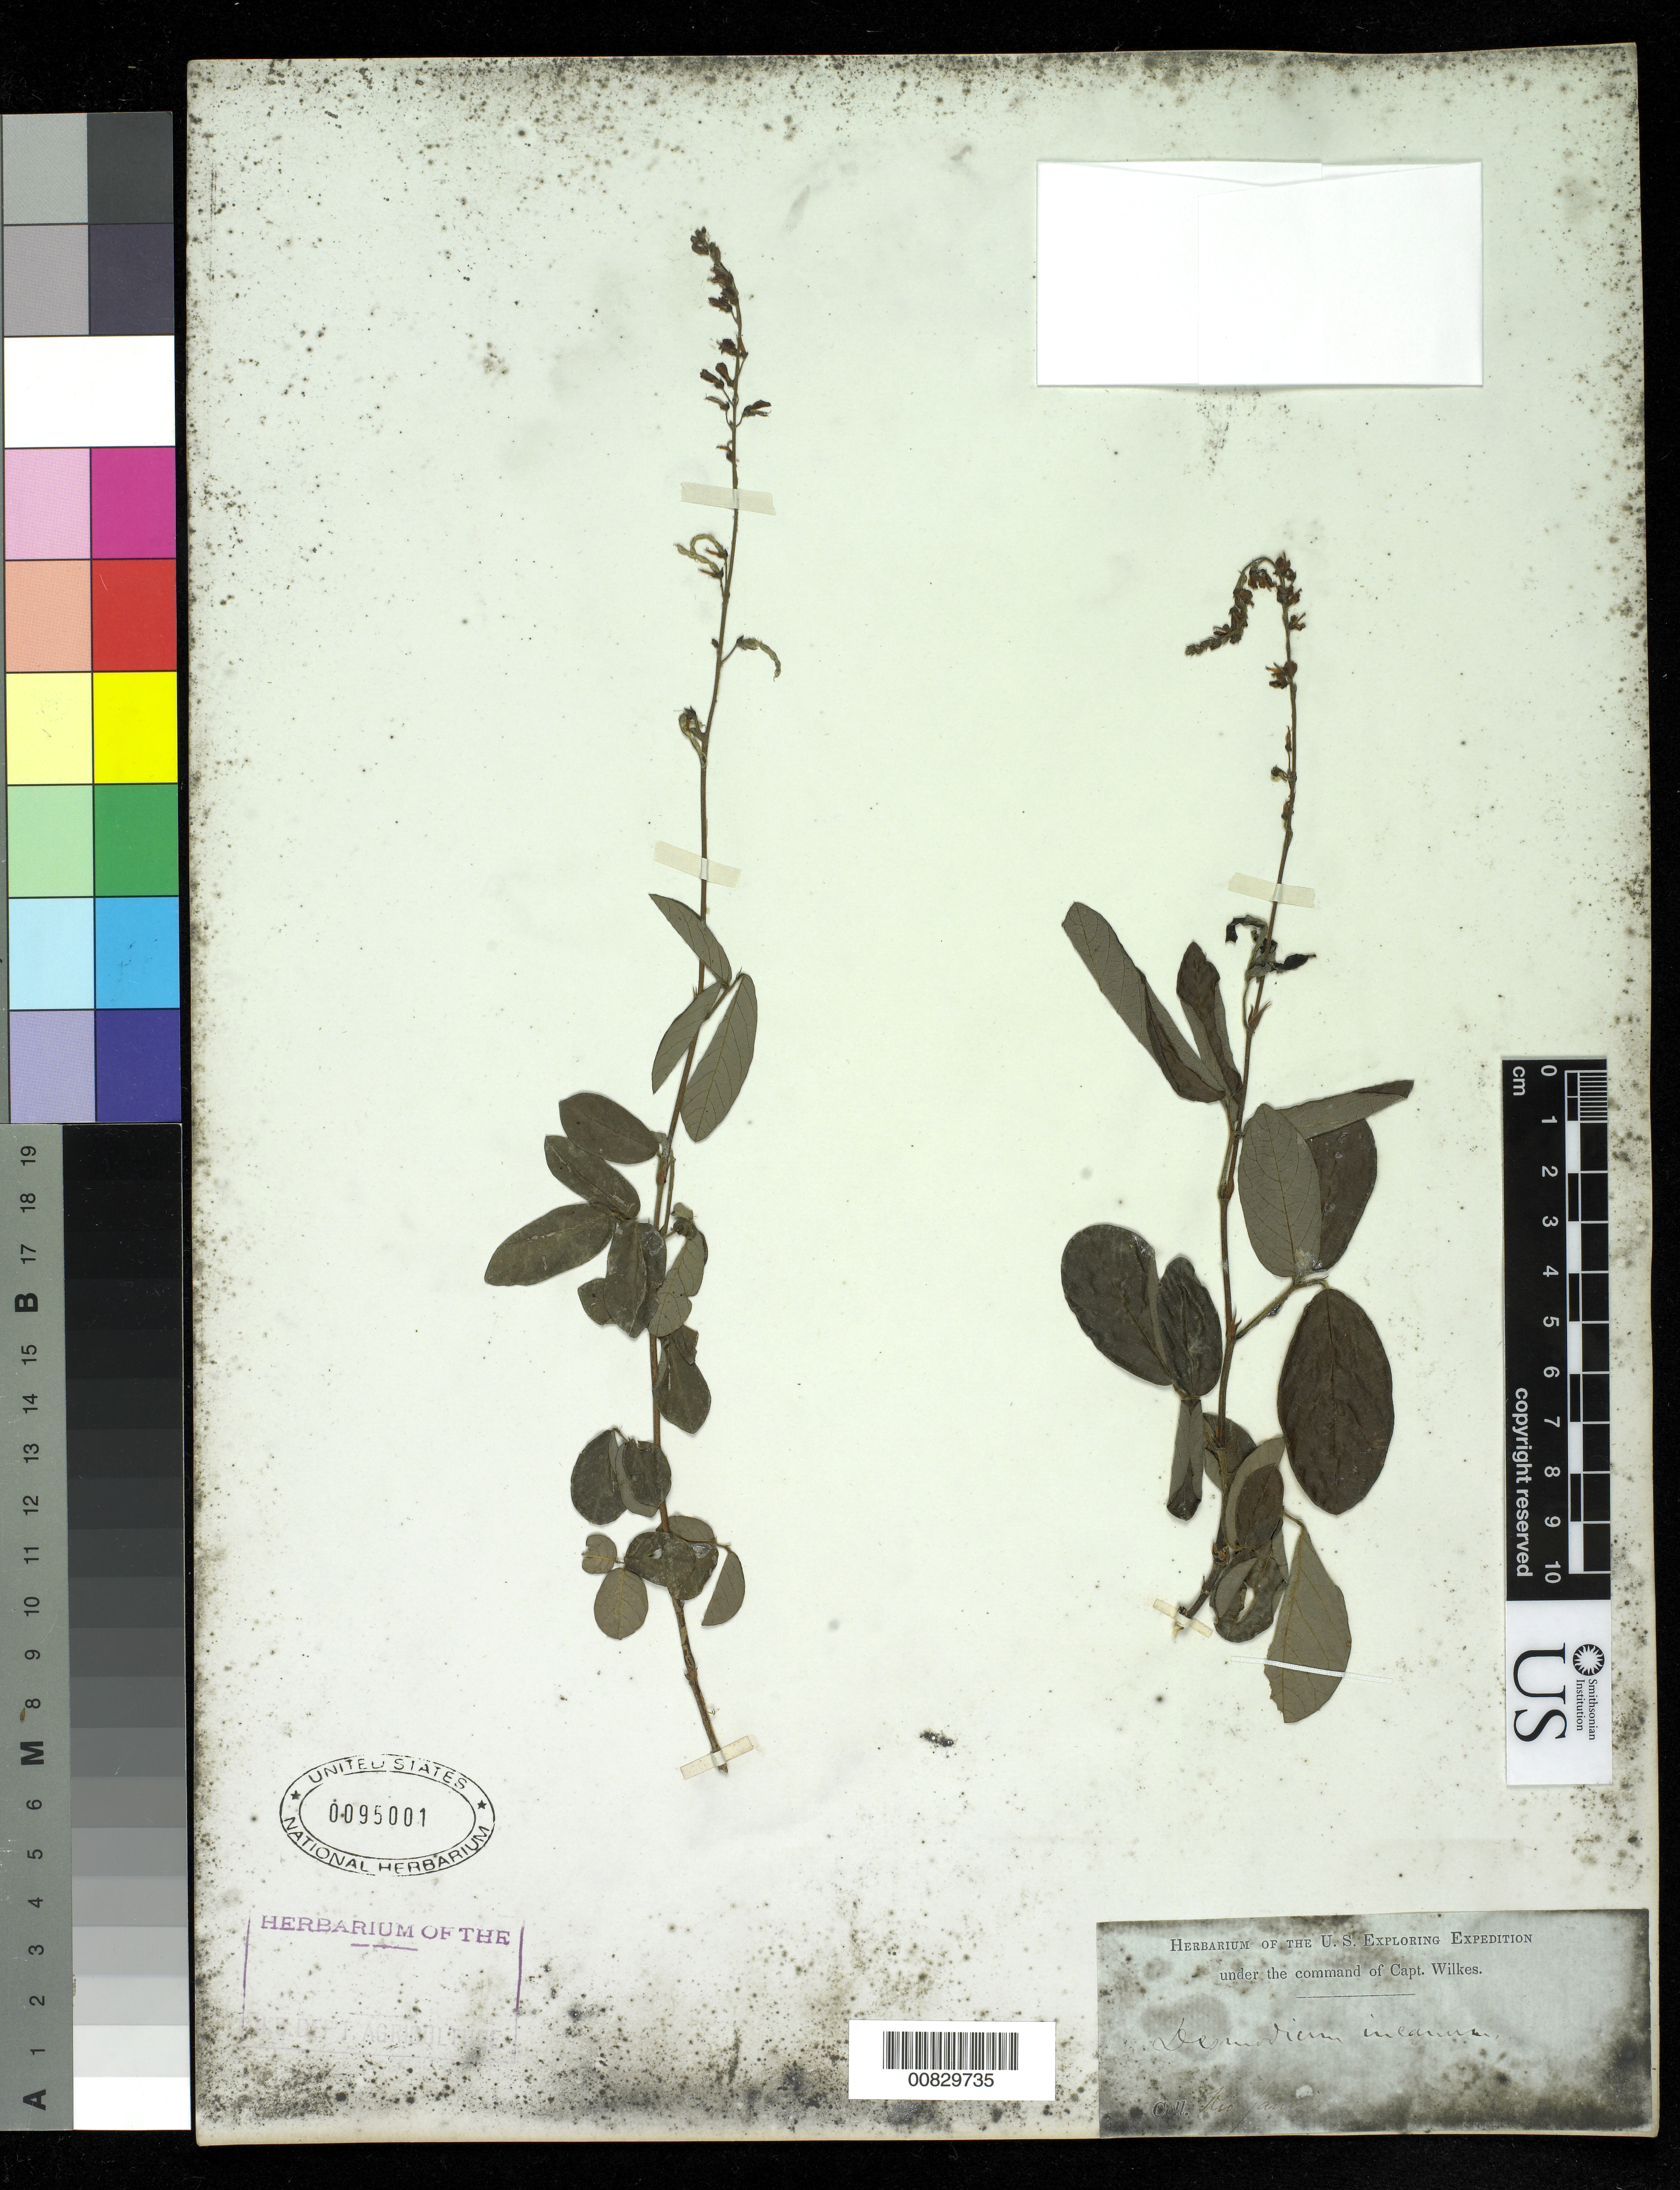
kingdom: Plantae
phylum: Tracheophyta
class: Magnoliopsida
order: Fabales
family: Fabaceae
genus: Desmodium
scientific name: Desmodium incanum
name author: (Sw.) DC.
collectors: Wilkes Explor. Exped.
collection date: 1838/1842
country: Brazil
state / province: Rio de Janeiro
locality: Rio Janeiro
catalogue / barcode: US 95001